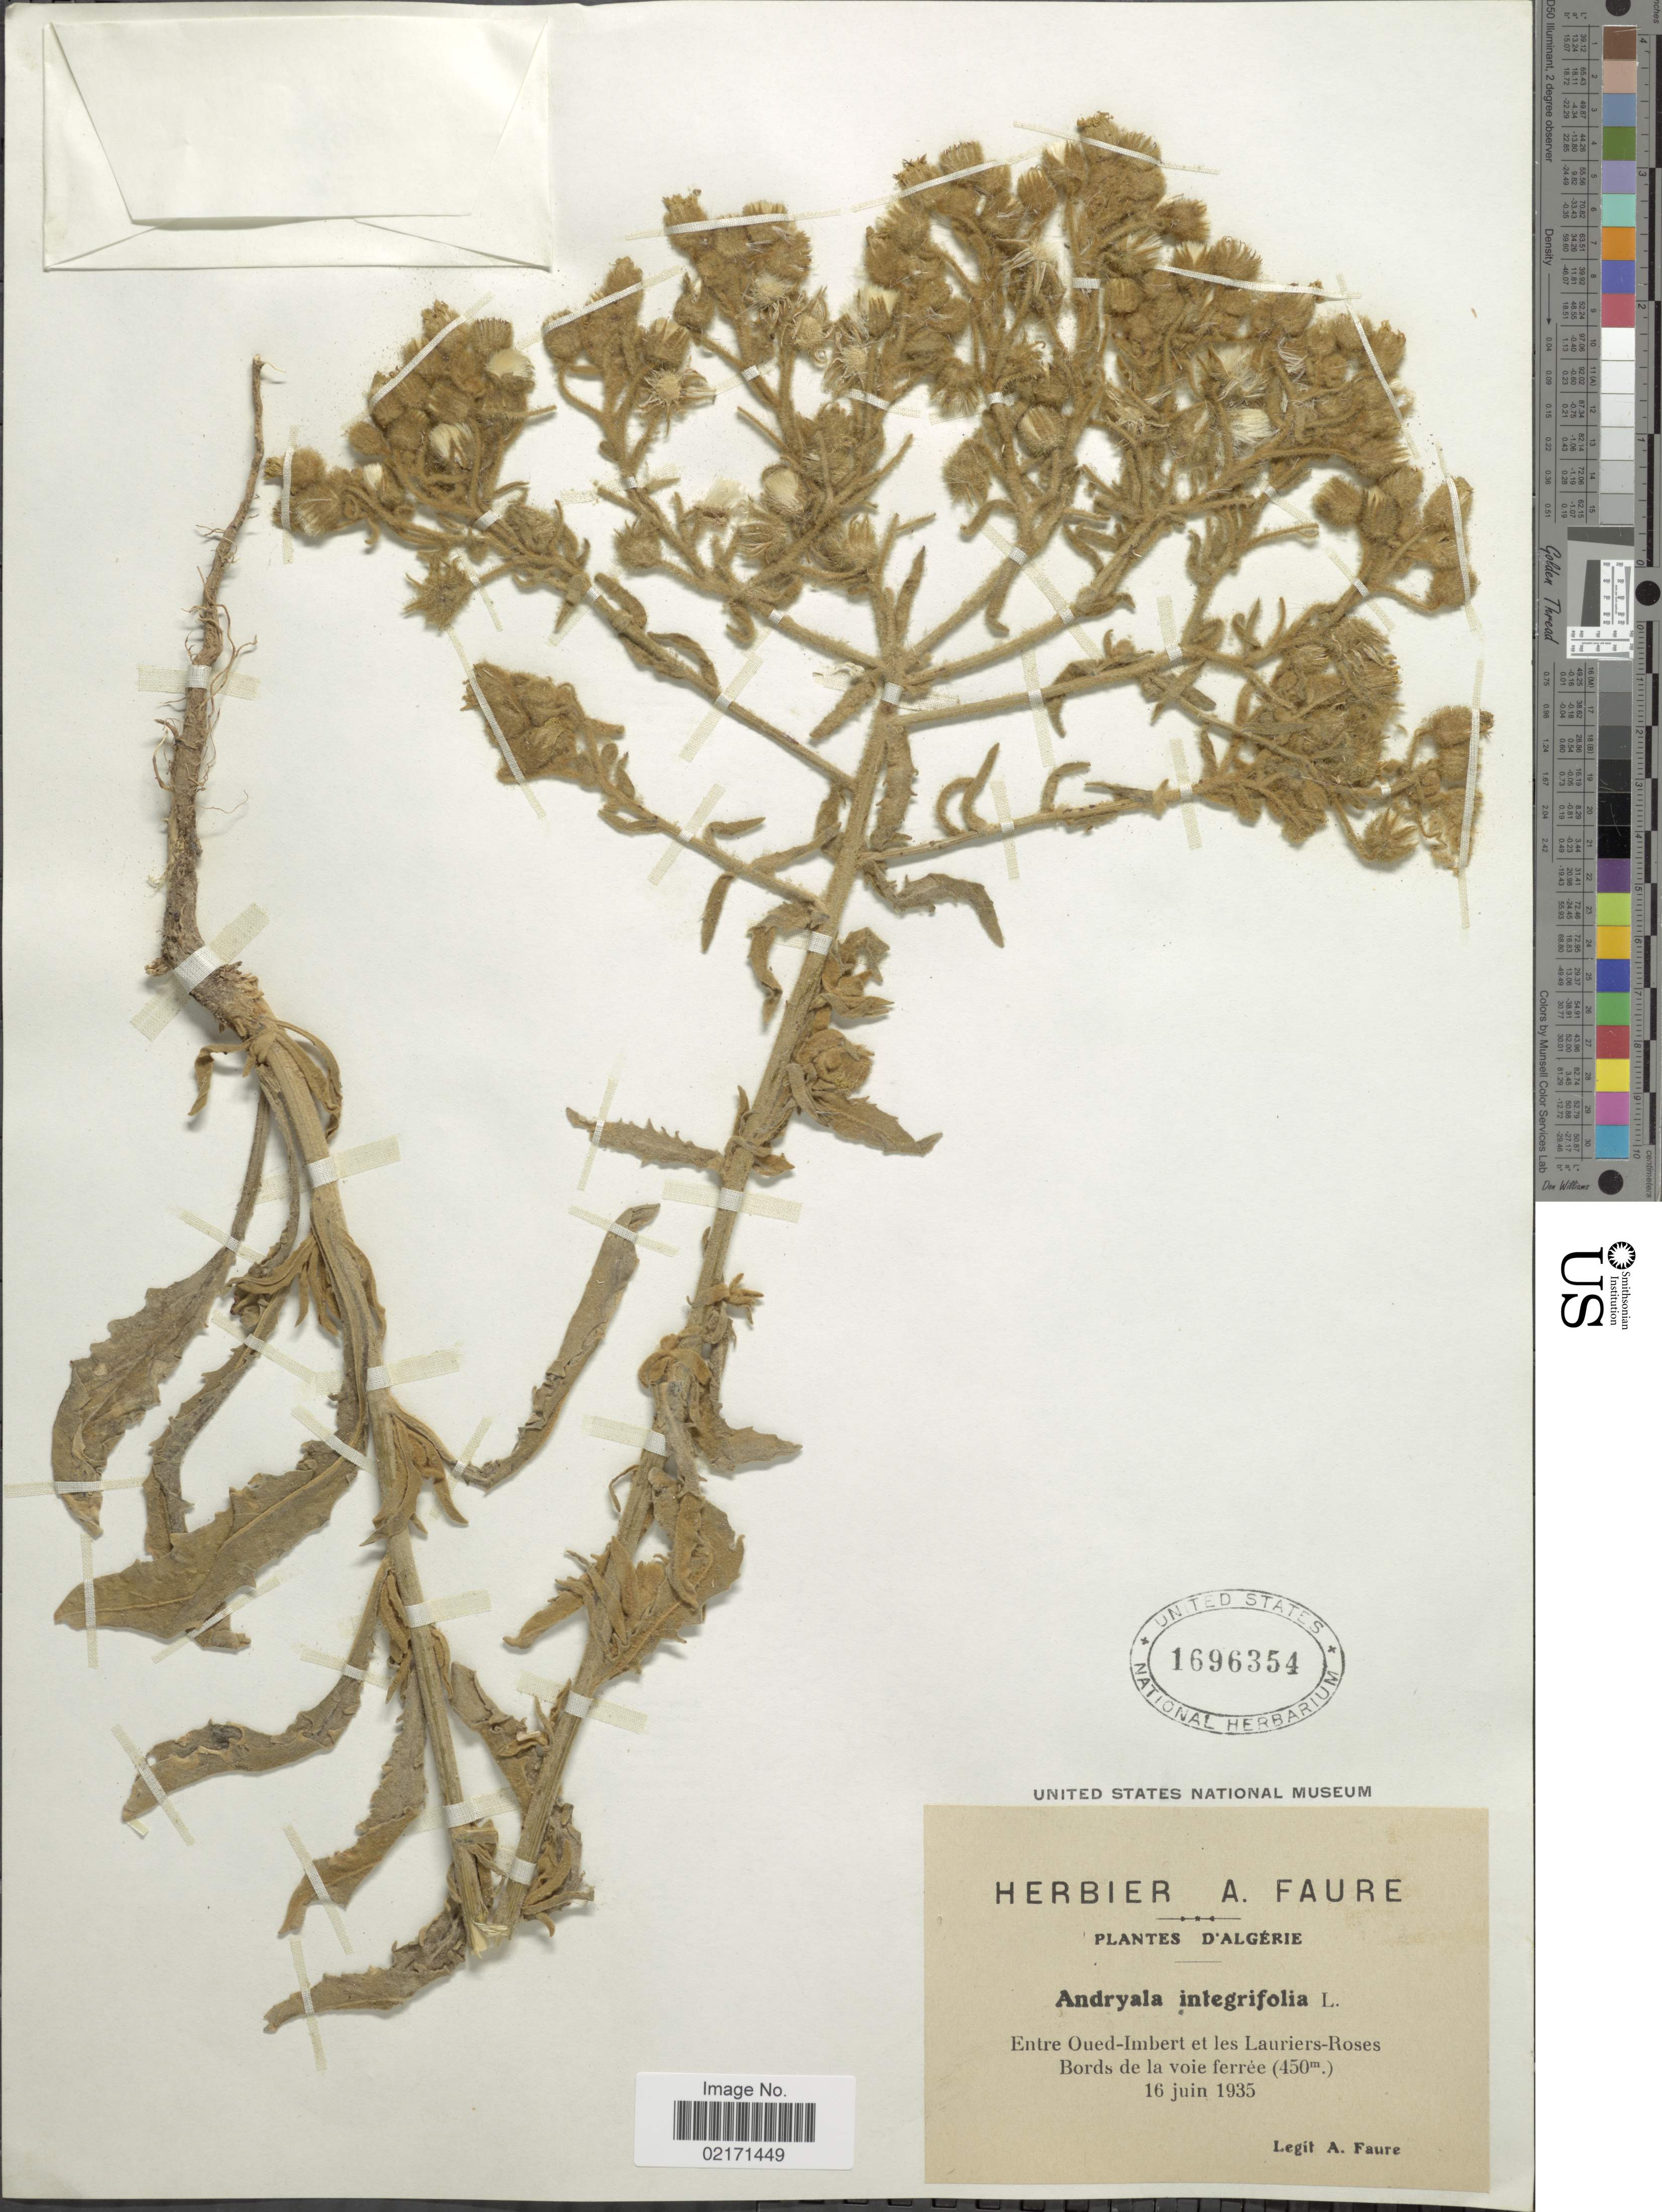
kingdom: Plantae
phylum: Tracheophyta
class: Magnoliopsida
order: Asterales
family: Asteraceae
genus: Andryala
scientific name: Andryala integrifolia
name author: L.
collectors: A. Faure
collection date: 1935-06-16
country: Algeria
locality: Entre Oued-Imbert et les Lauriers-Roses, Bords de la voie ferree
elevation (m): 450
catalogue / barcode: US 1696354